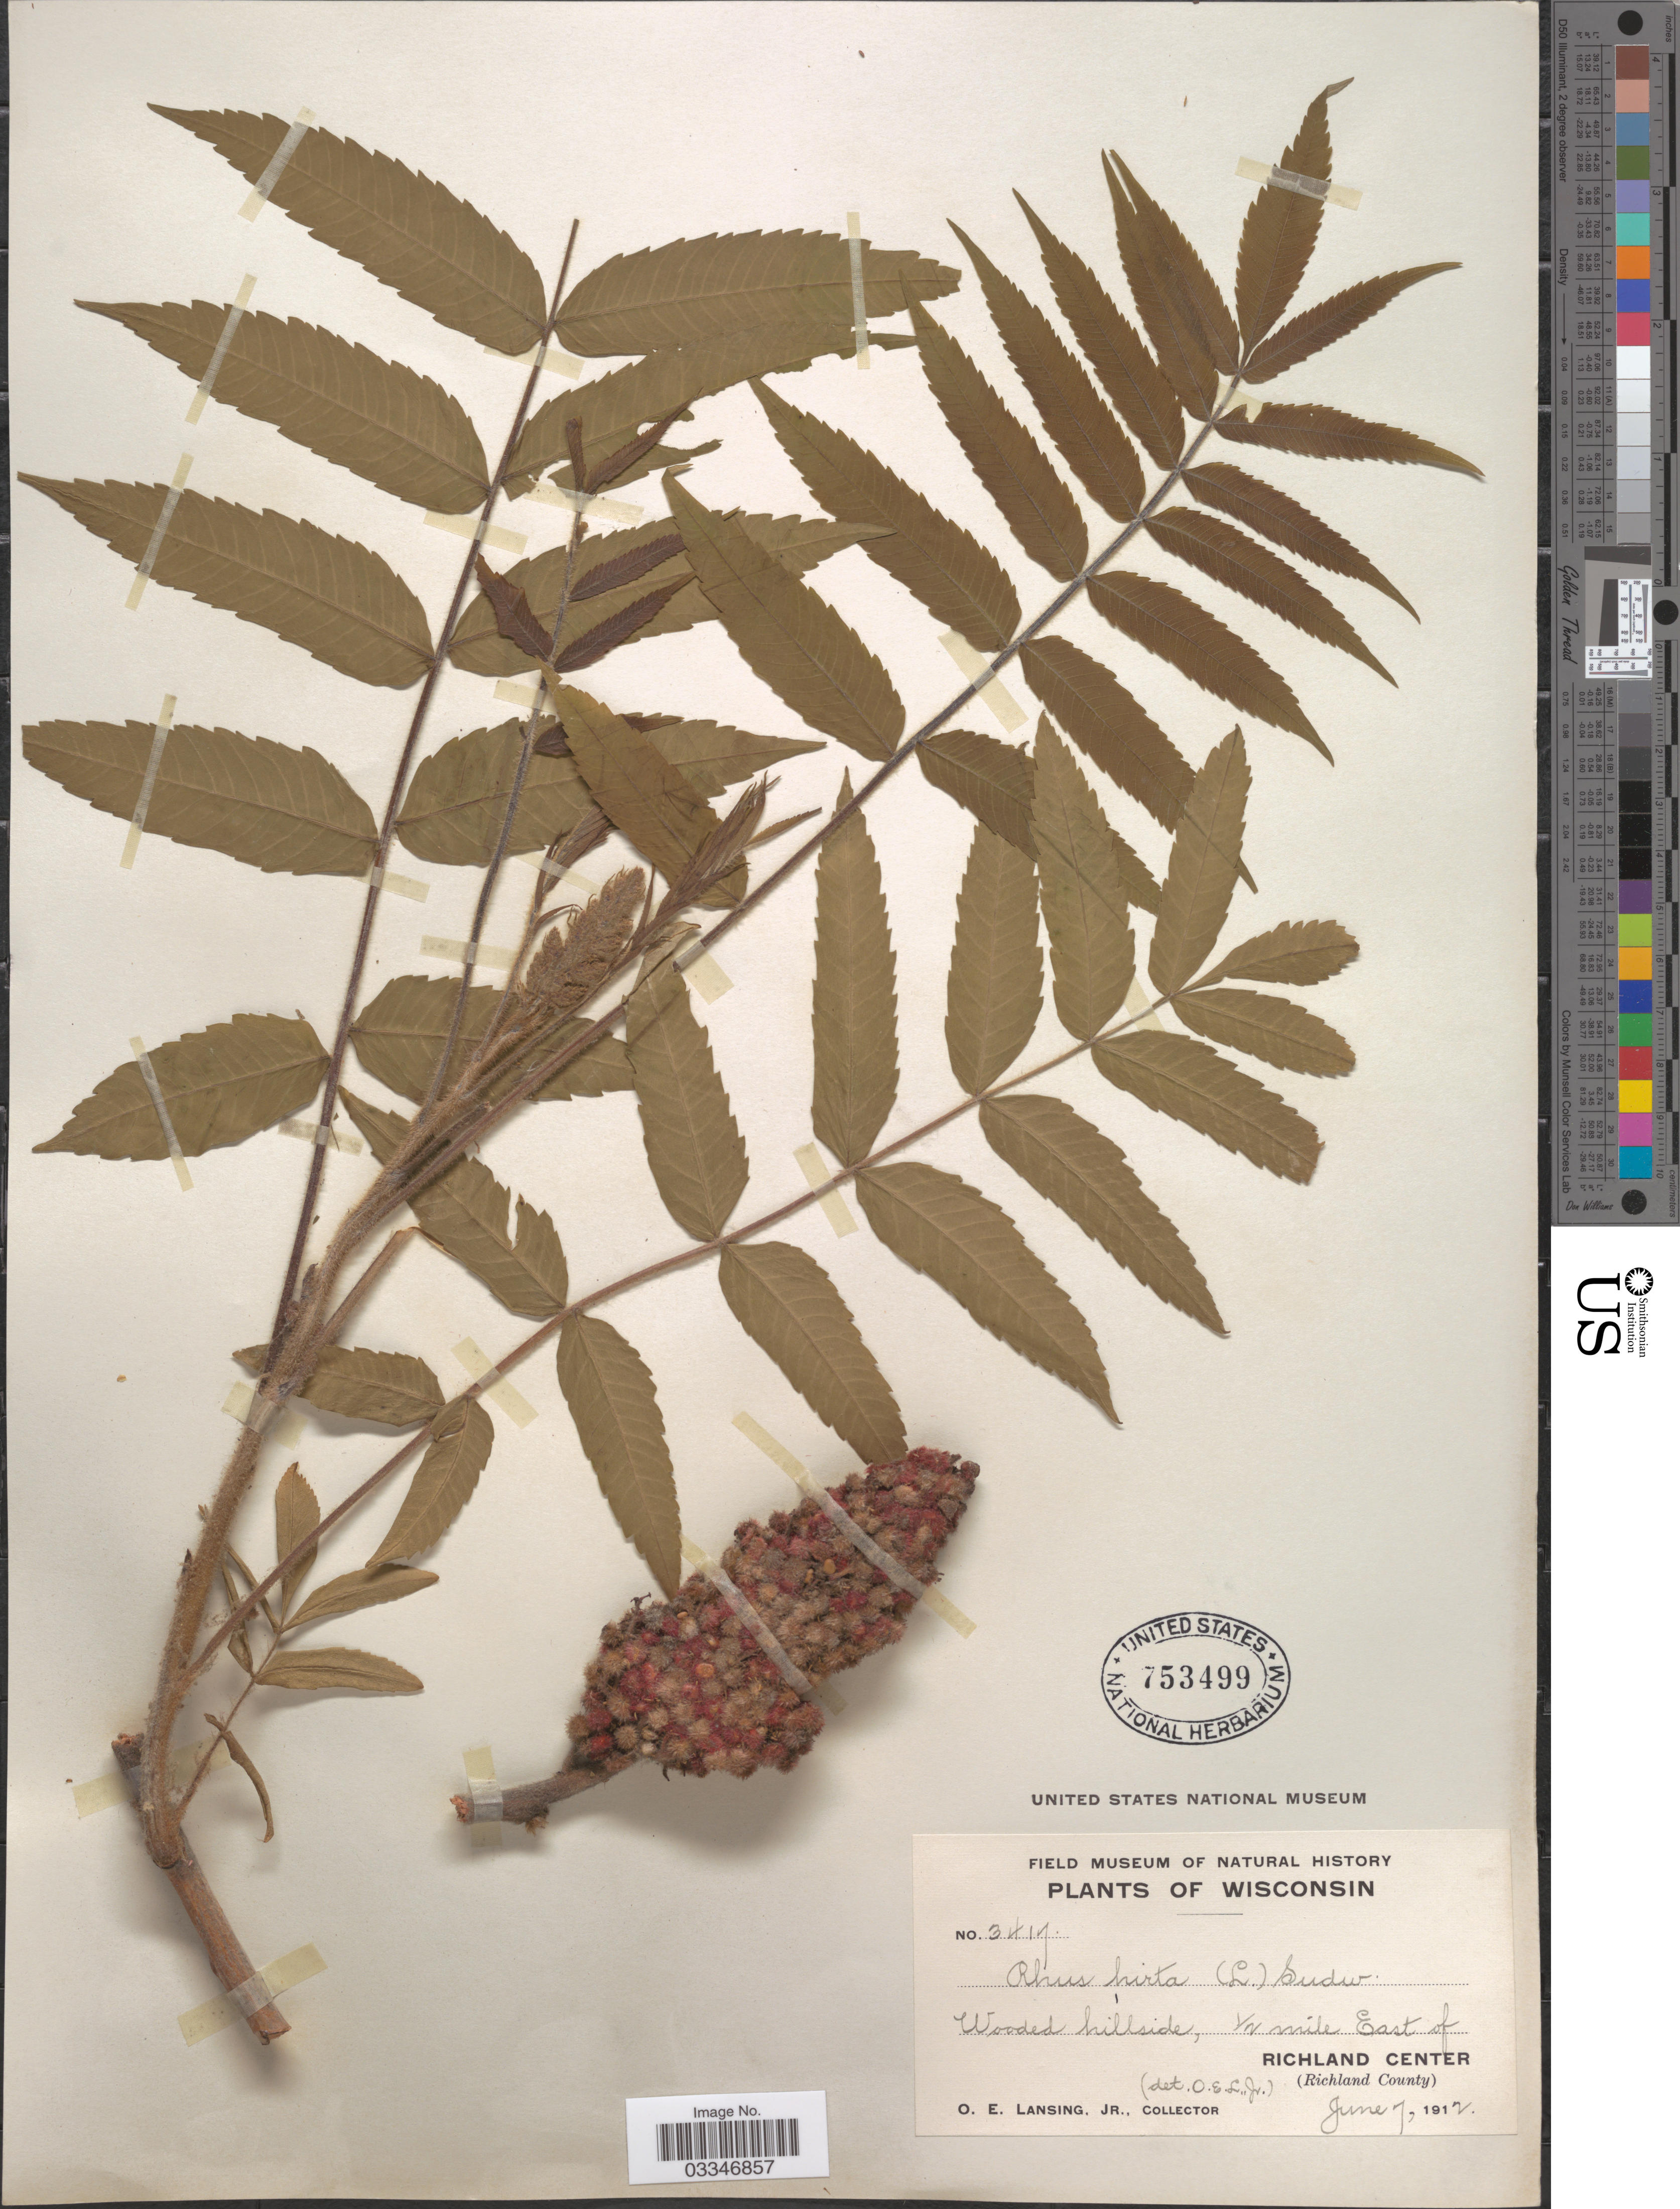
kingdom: Plantae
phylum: Tracheophyta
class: Magnoliopsida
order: Sapindales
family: Anacardiaceae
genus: Rhus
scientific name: Rhus typhina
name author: L.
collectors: O. Lansing Jr.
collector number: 3417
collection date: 1912-06-07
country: United States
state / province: Wisconsin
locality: Wooded hillside, ½ mile East of Richland Center (Richland County).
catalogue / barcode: US 753499